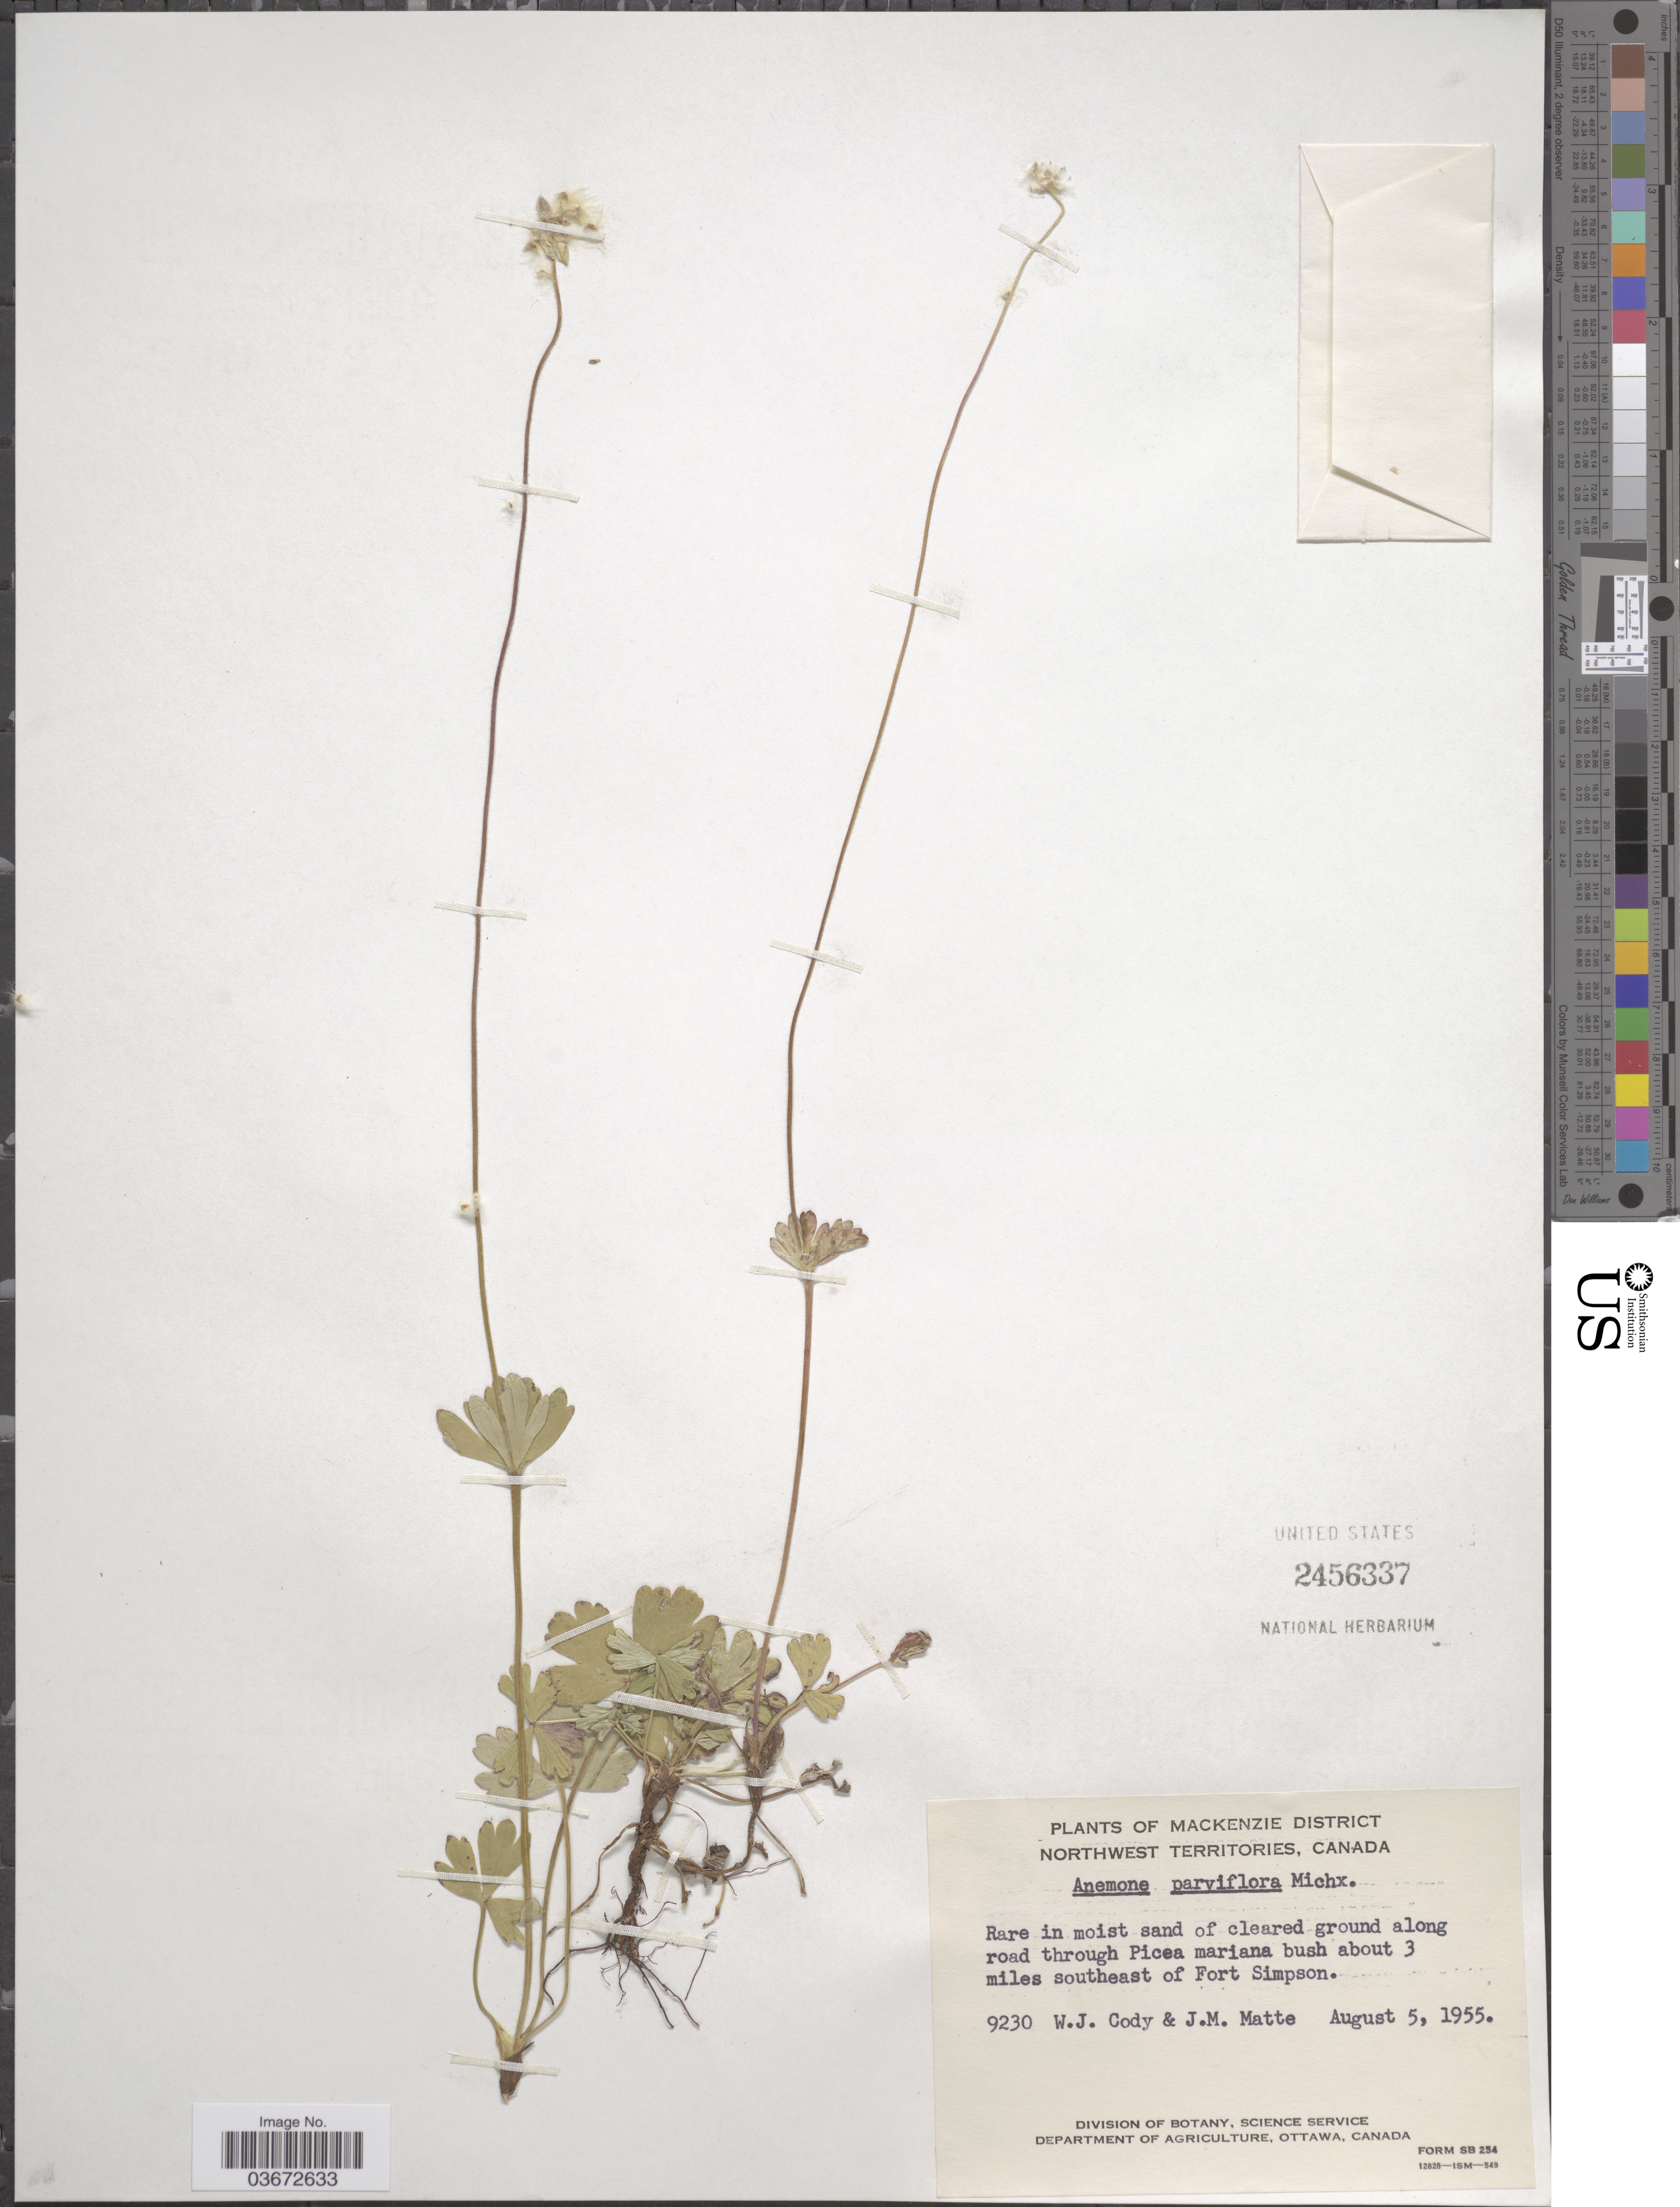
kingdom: Plantae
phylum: Tracheophyta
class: Magnoliopsida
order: Ranunculales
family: Ranunculaceae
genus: Anemone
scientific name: Anemone parviflora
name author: Michx.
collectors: W. Cody & J. Matte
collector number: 9230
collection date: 1955-08-05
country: Canada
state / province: Northwest Territories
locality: Mackenzie District. About 3 miles southeast of Fort Simpson.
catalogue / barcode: US 2456337